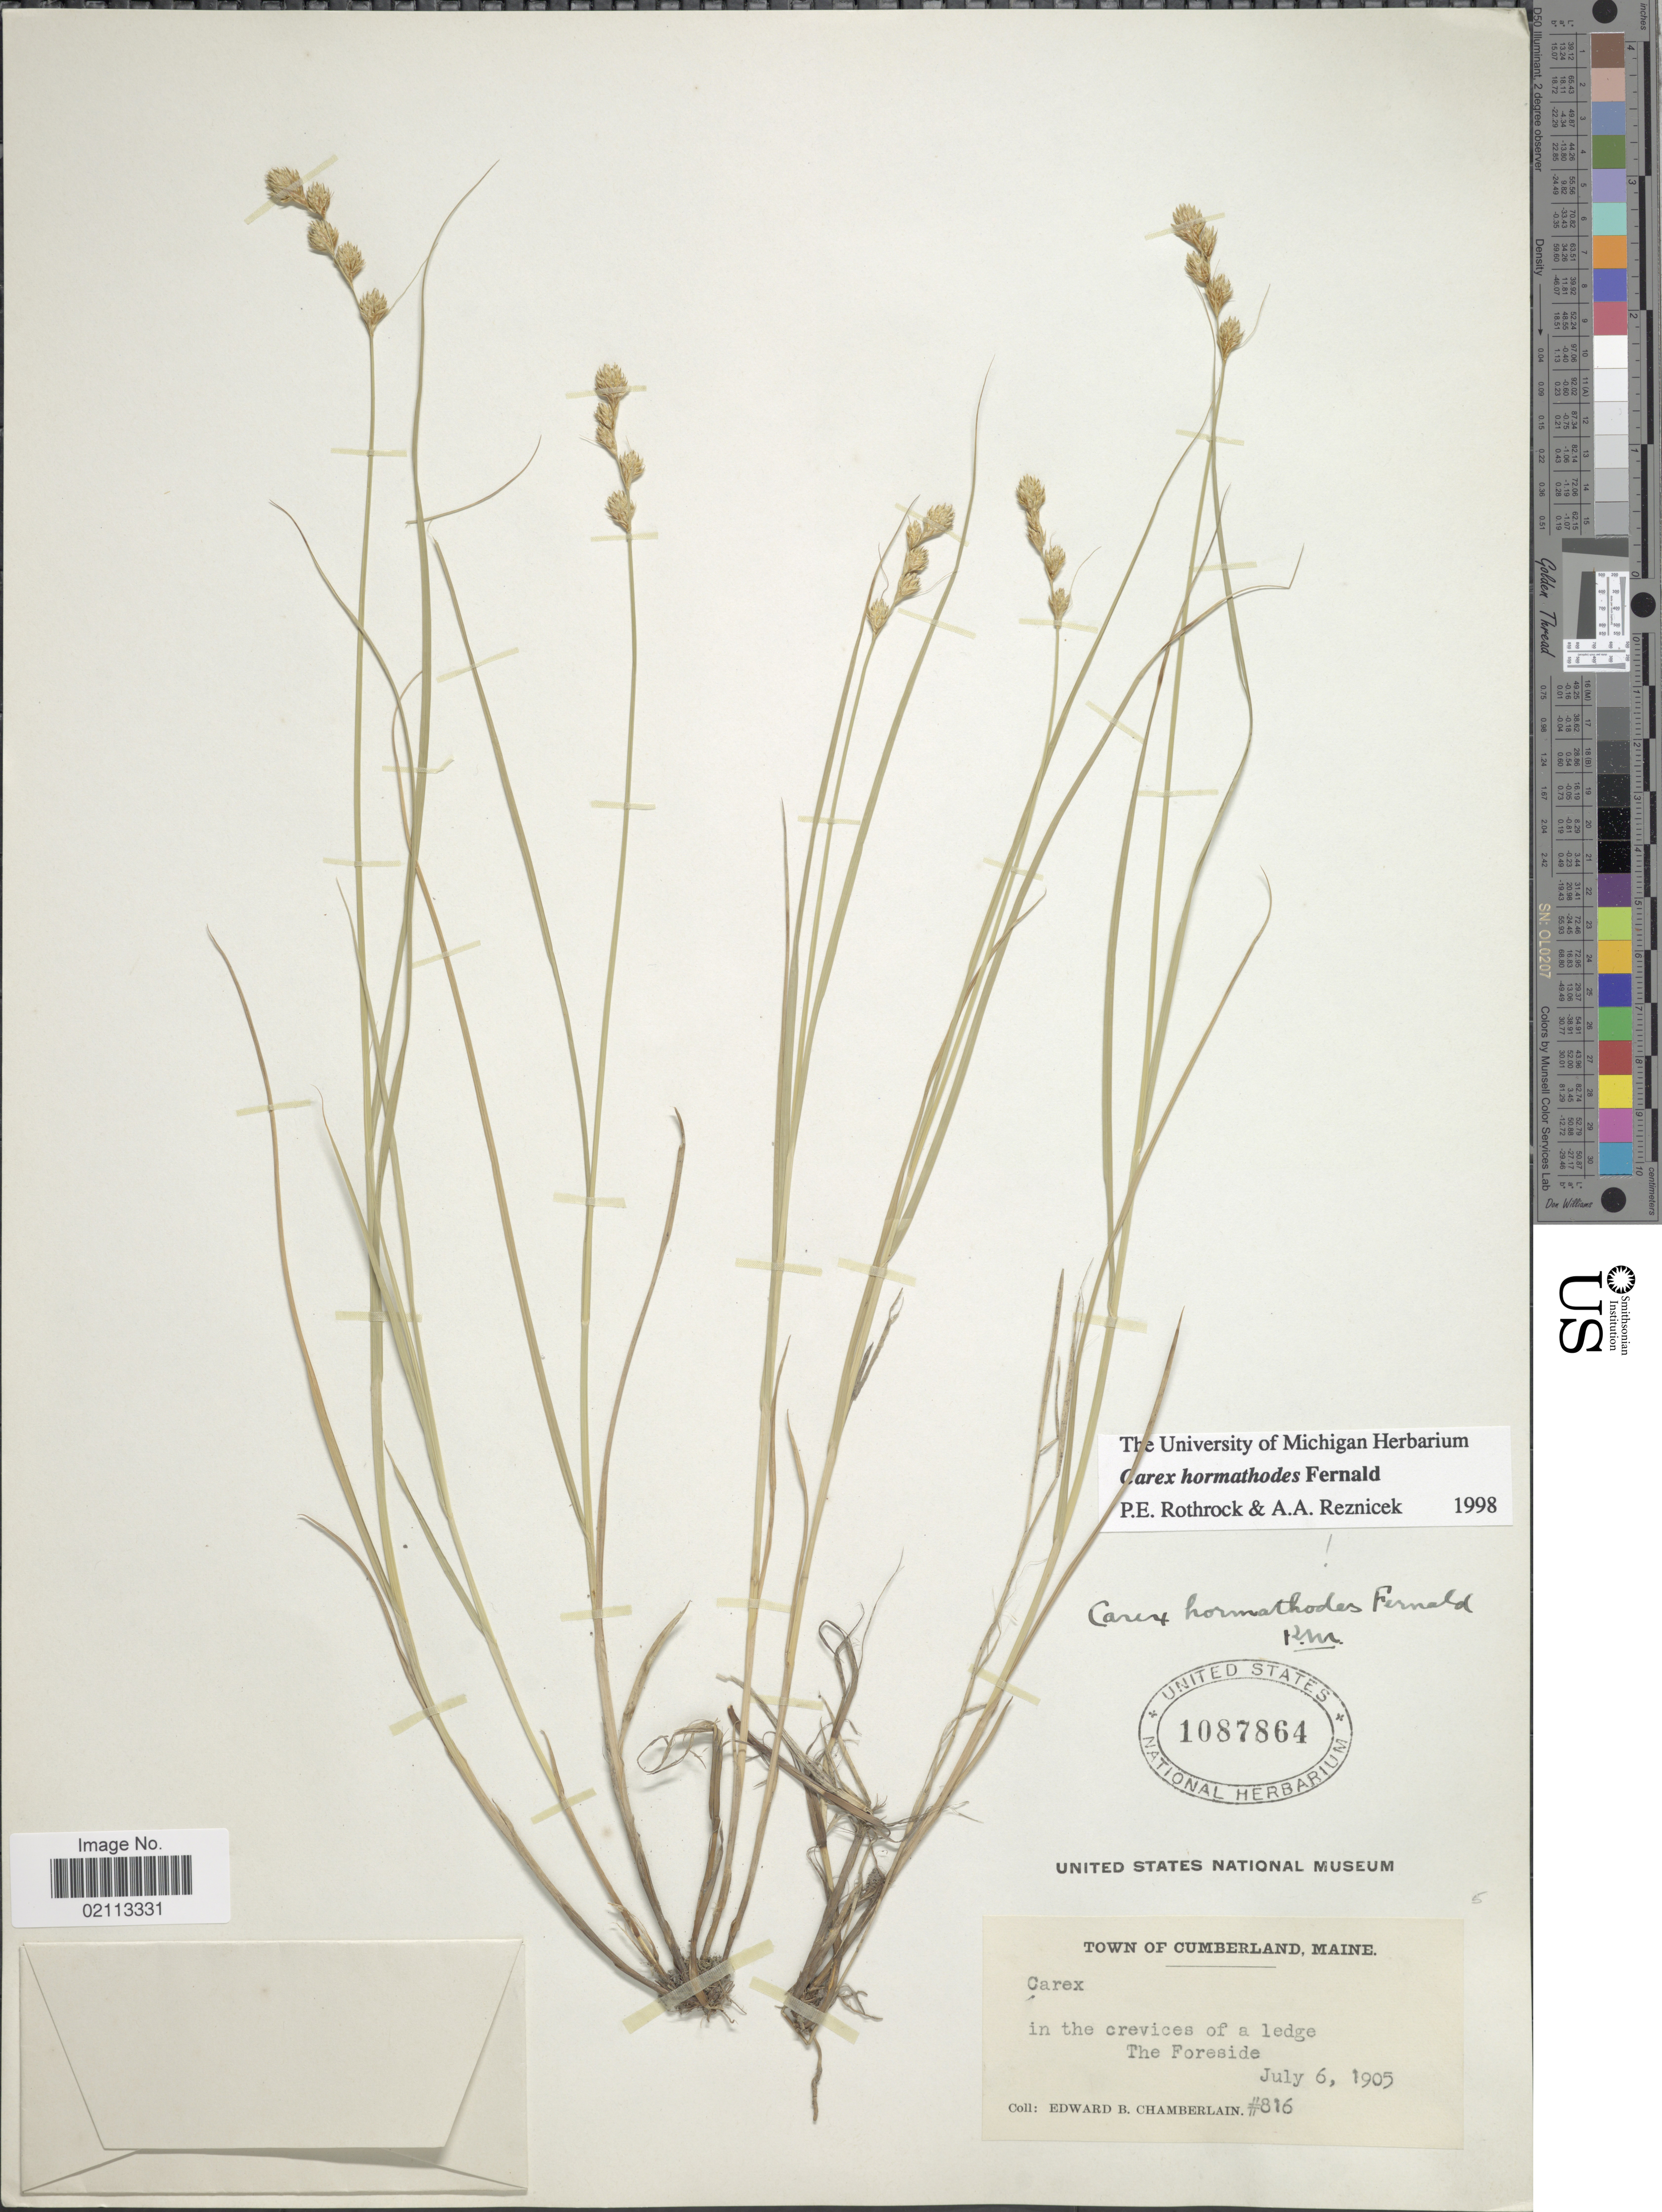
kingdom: Plantae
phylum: Tracheophyta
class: Liliopsida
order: Poales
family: Cyperaceae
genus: Carex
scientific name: Carex hormathodes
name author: Fernald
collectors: E. Chamberlain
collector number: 816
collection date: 1905-07-06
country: United States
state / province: Maine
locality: Town of Cumberland, in the crevices of a ledge The Foreside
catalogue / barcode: US 1087864